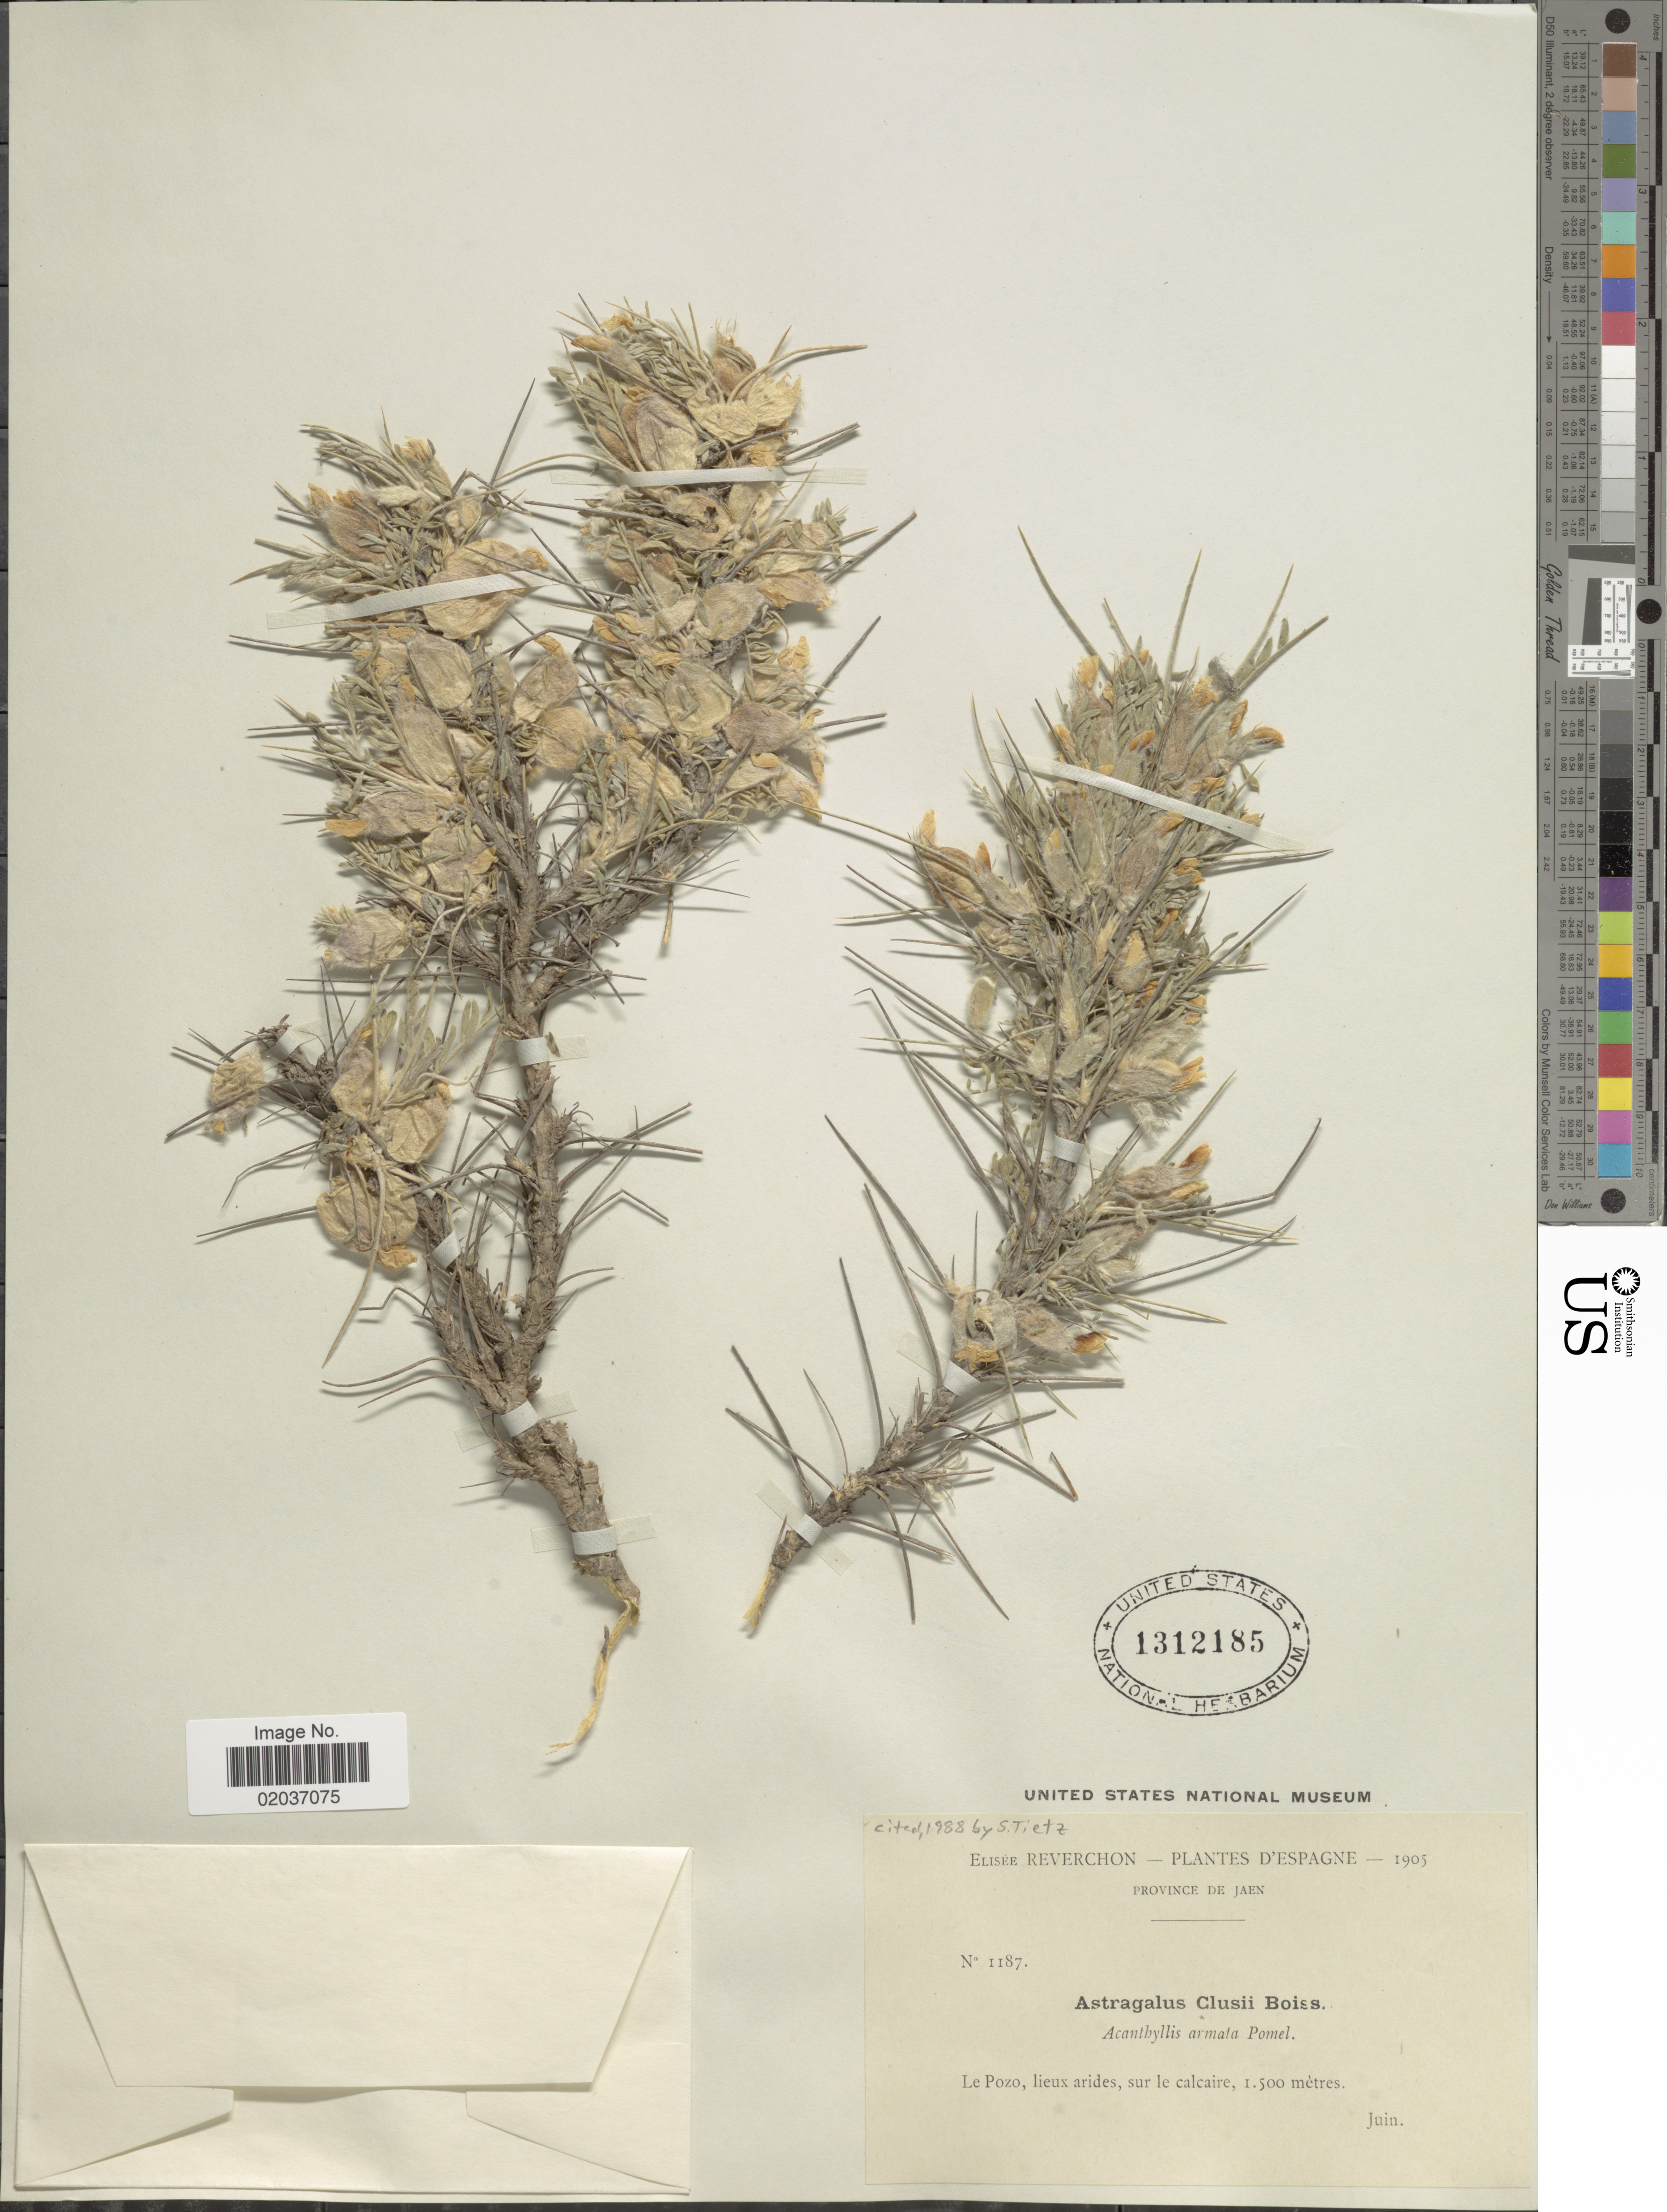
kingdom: Plantae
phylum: Tracheophyta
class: Magnoliopsida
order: Fabales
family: Fabaceae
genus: Astragalus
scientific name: Astragalus clusii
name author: Boiss.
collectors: E. Reverchon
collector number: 1187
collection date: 1905-06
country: Spain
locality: Province de Jaen. Le Pozo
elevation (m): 1500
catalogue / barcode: US 1312185